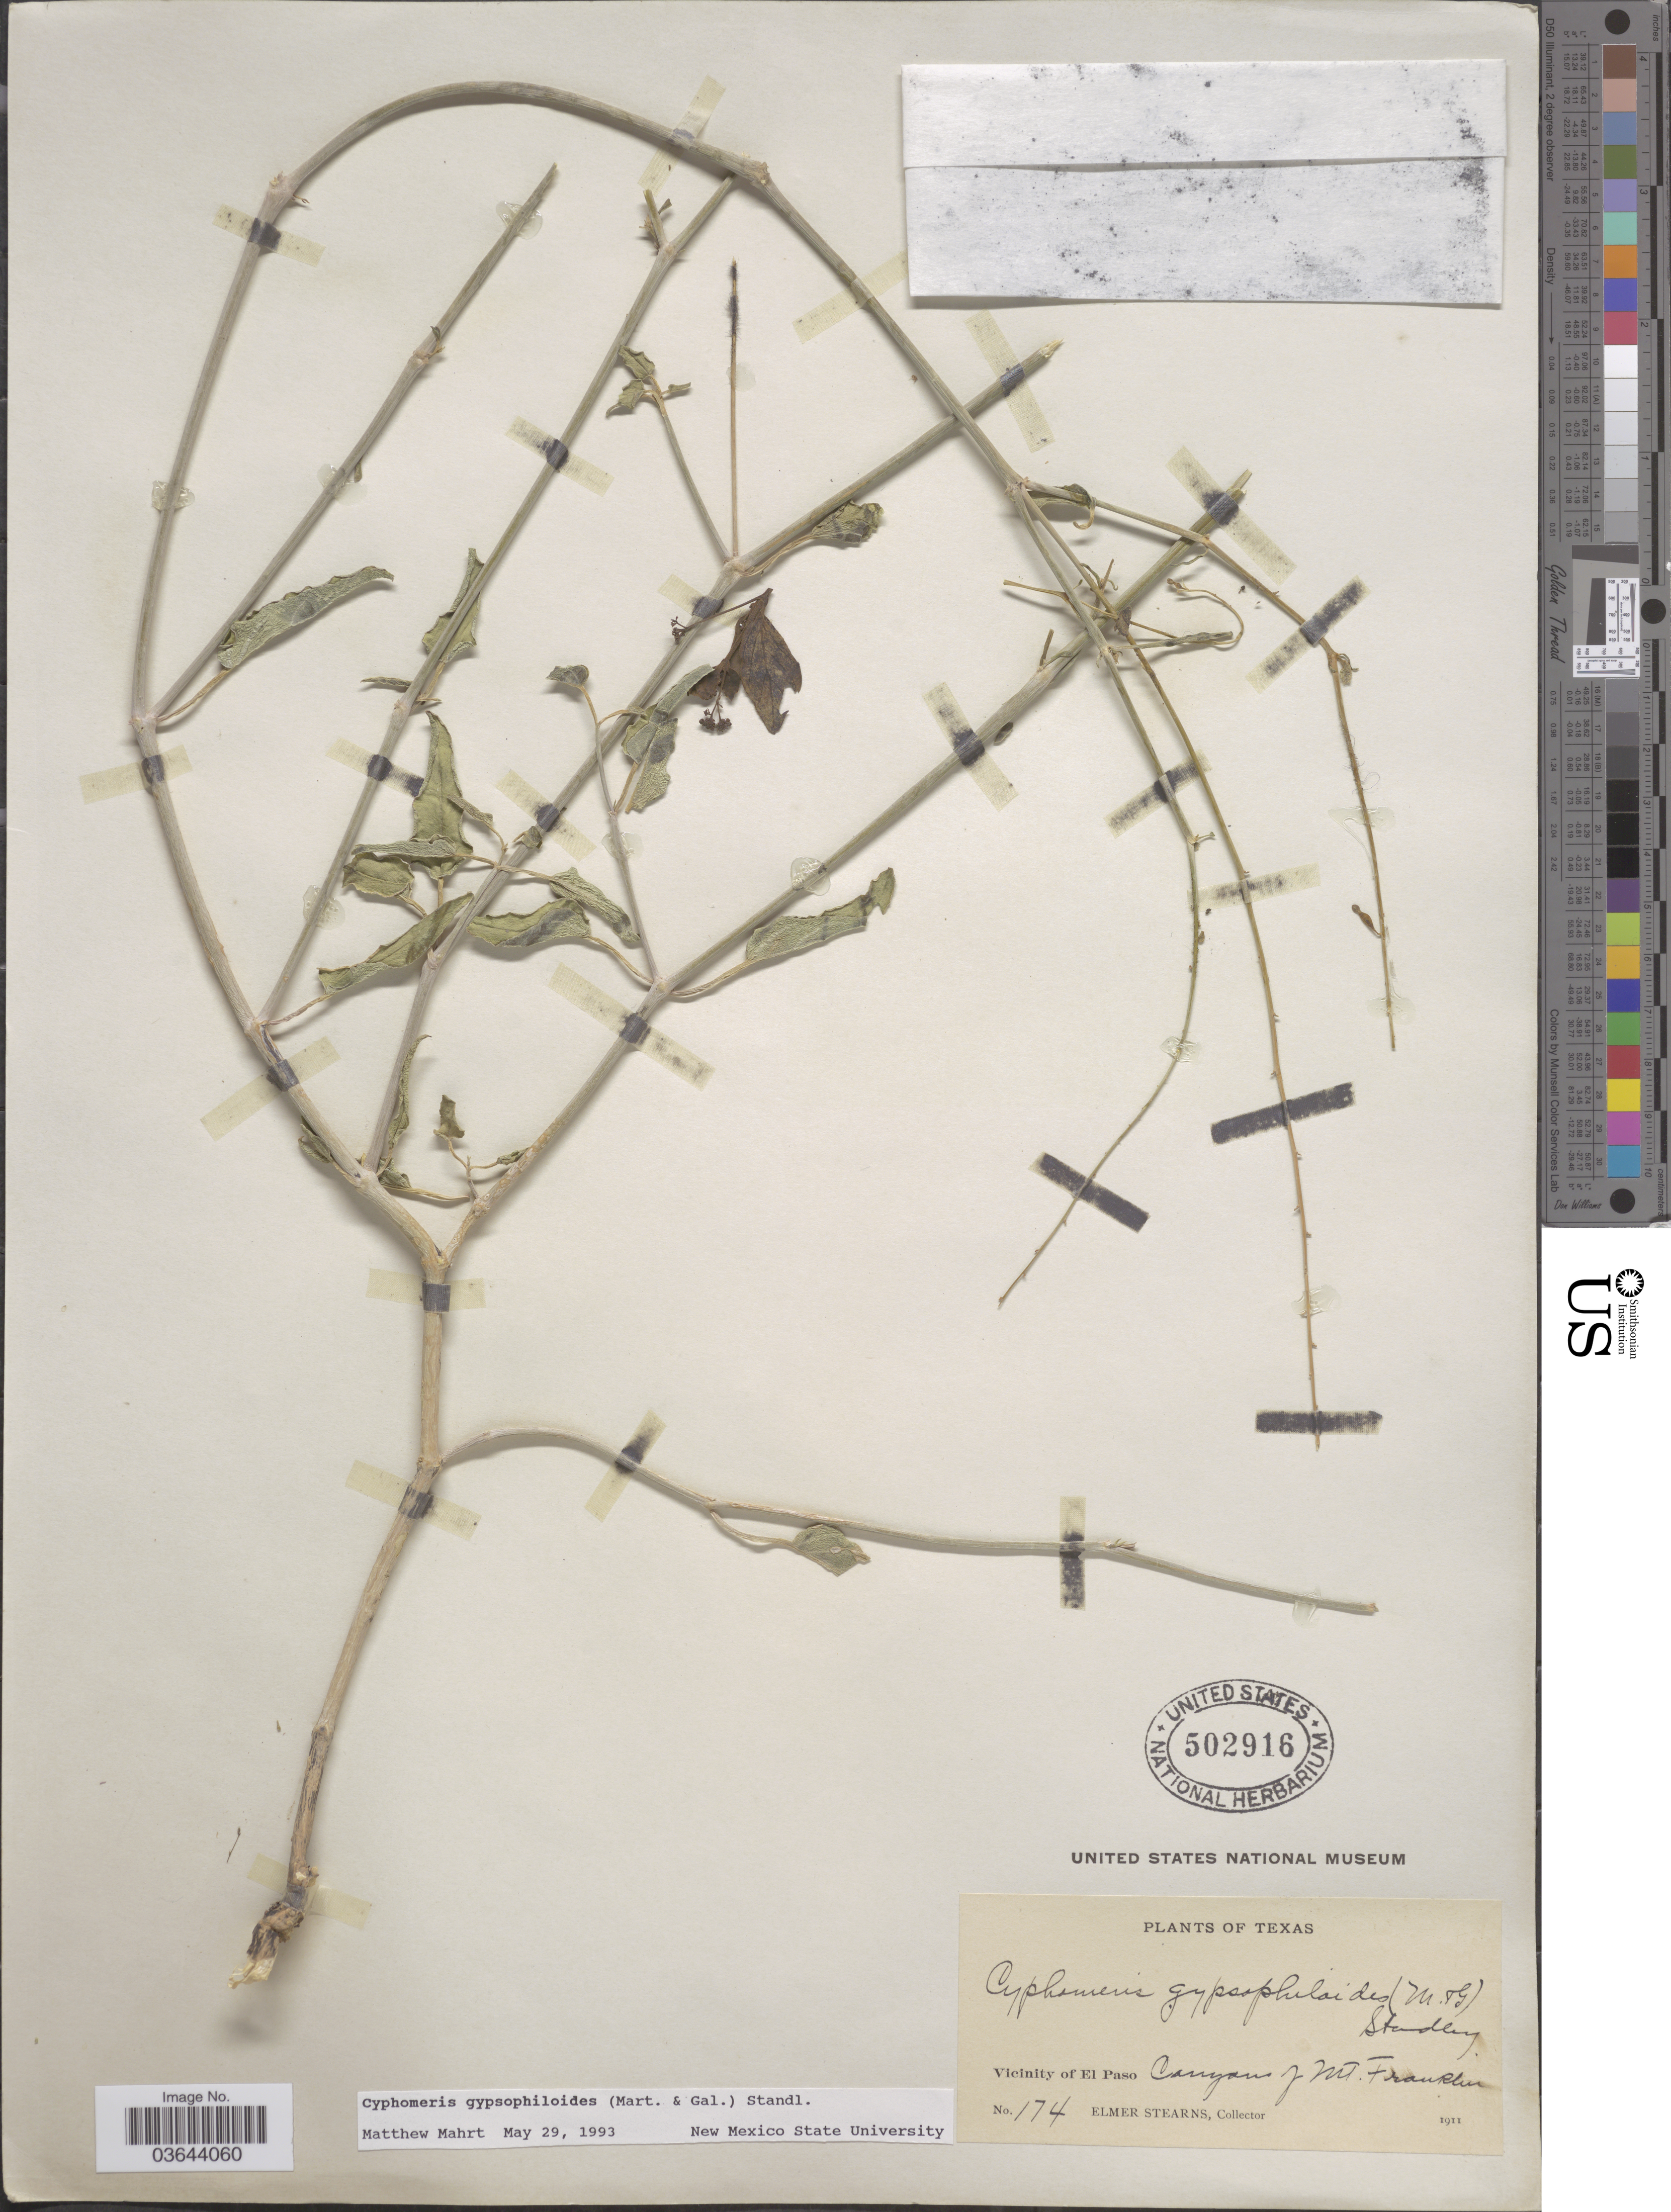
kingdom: Plantae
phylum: Tracheophyta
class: Magnoliopsida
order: Caryophyllales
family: Nyctaginaceae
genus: Cyphomeris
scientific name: Cyphomeris gypsophiloides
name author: (M. Martens & Galeotti) Standl.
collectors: E. Stearns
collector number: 174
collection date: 1911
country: United States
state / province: Texas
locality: Vicinity of El Paso. Canyon of Mt. Franklin.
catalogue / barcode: US 502916